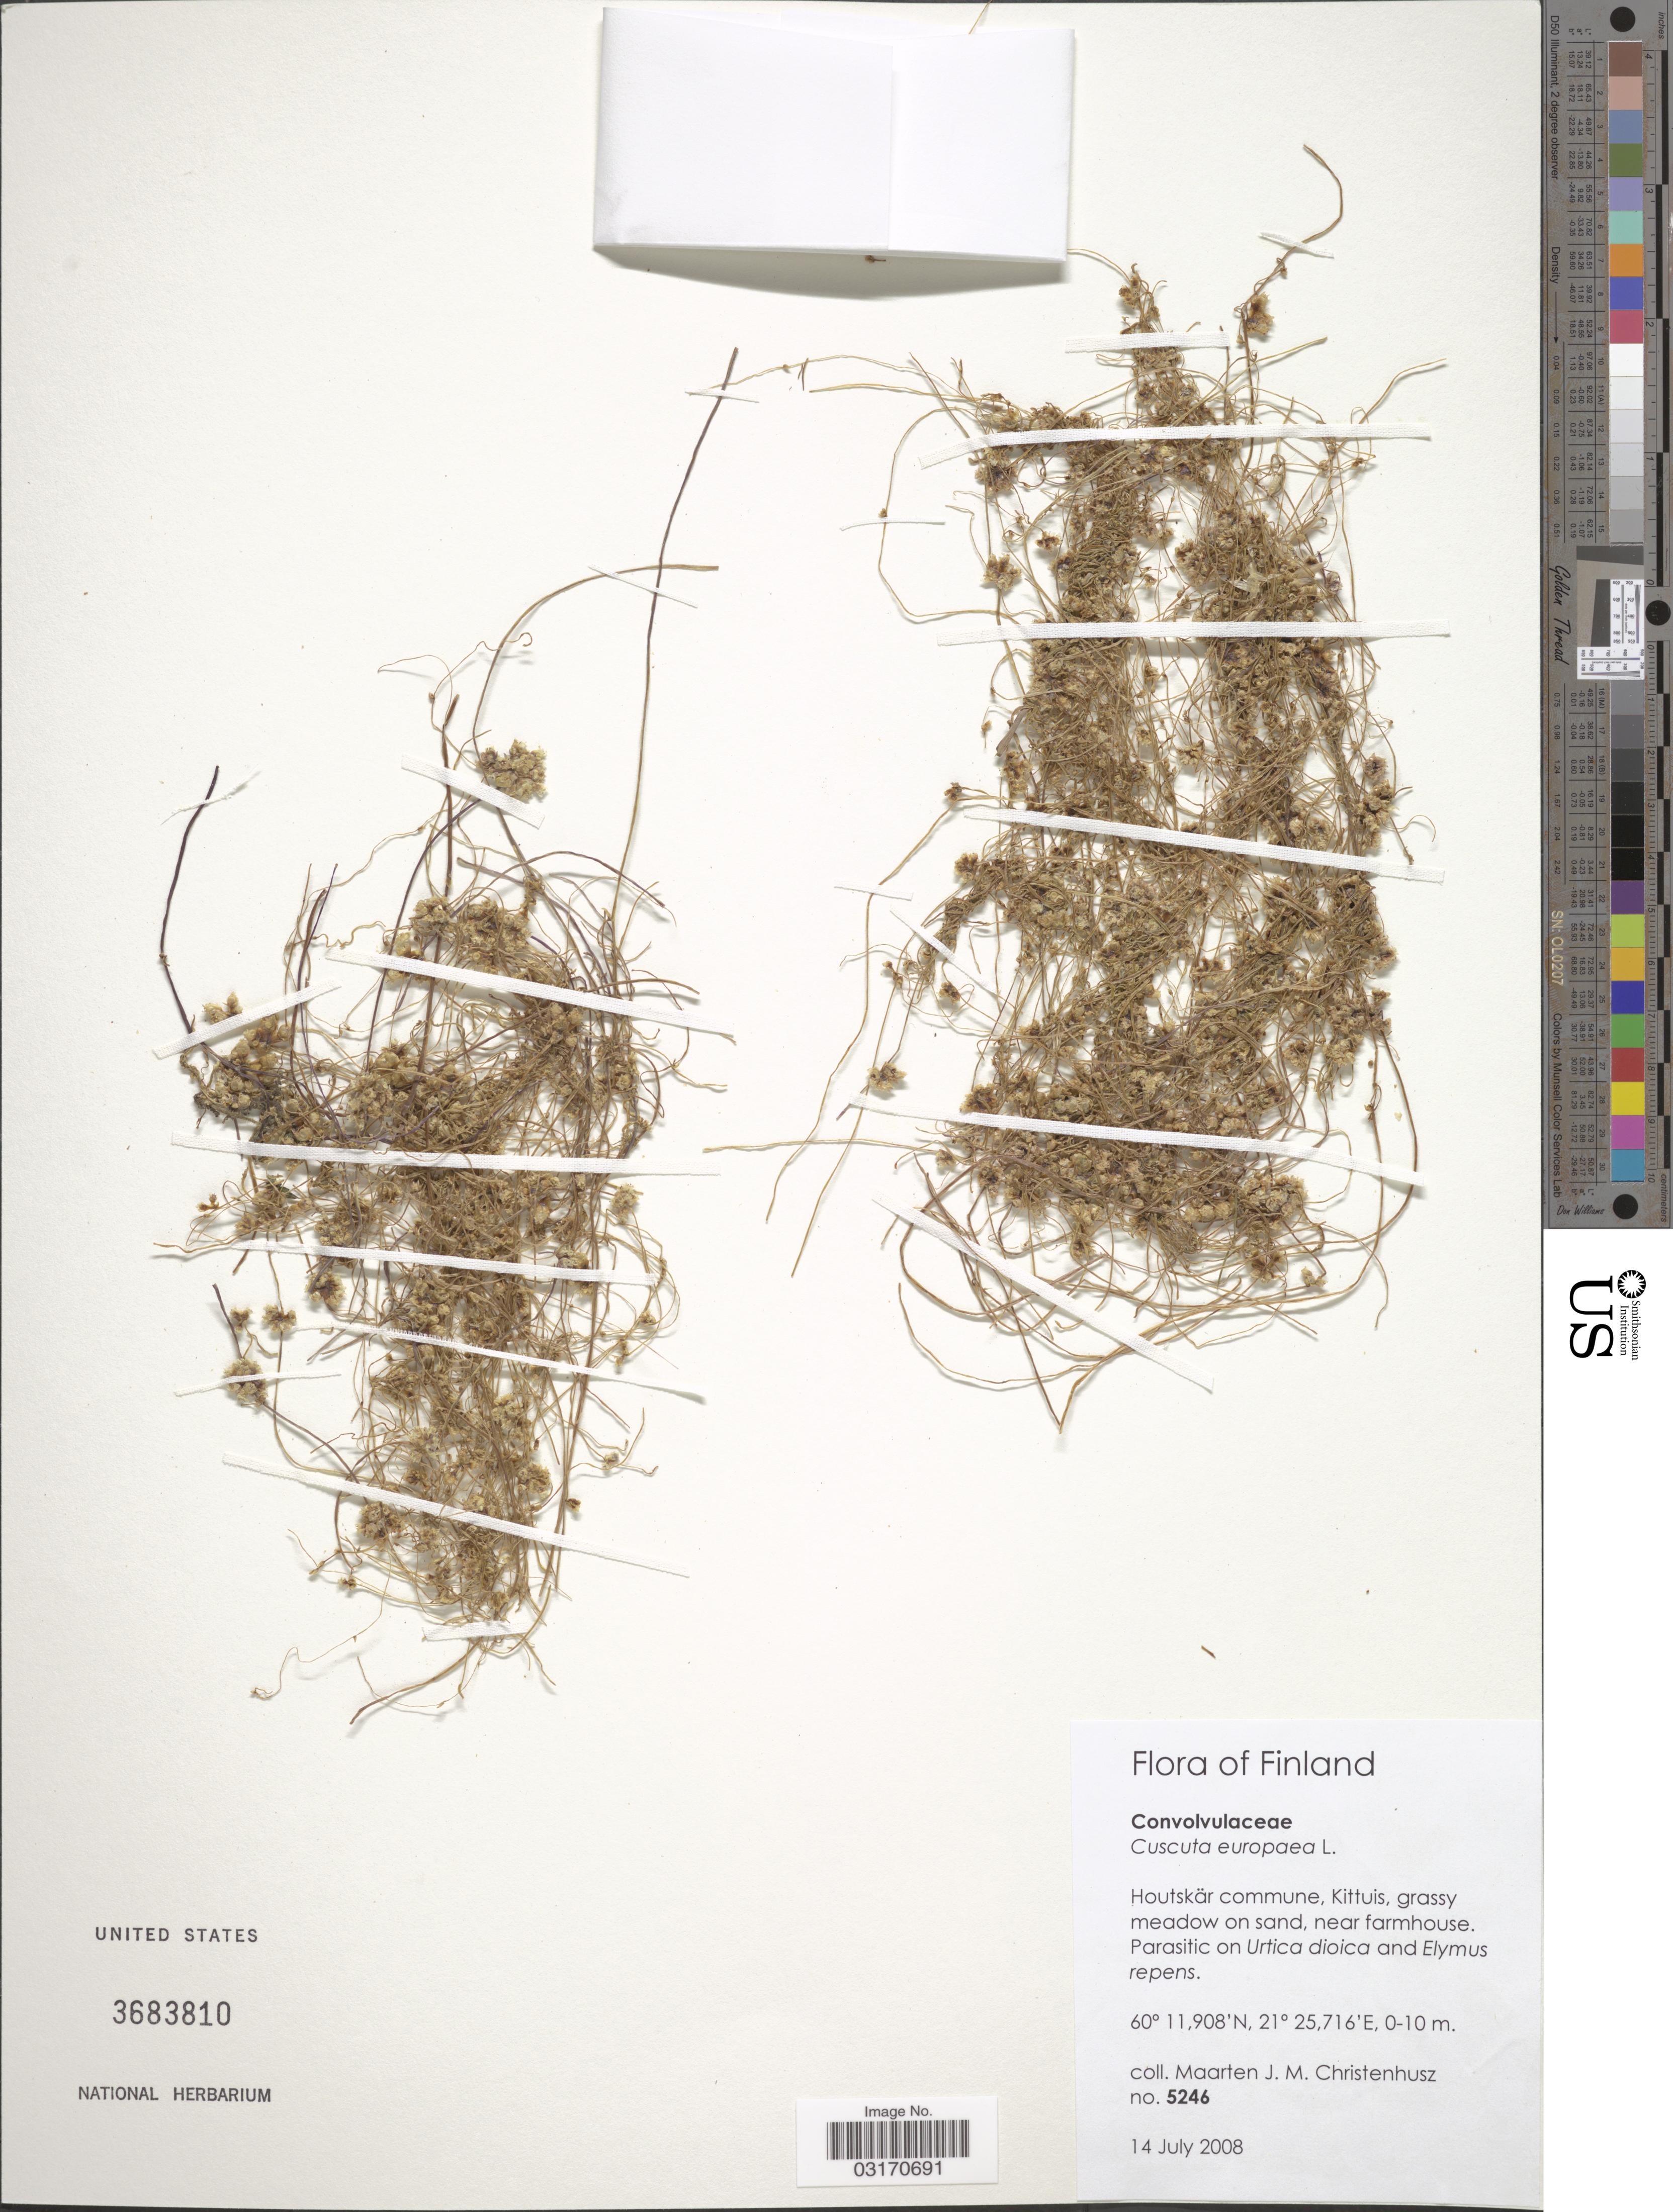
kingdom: Plantae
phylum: Tracheophyta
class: Magnoliopsida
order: Solanales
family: Convolvulaceae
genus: Cuscuta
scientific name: Cuscuta europaea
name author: L.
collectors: M. J. Christenhusz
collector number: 5246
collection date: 2008-07-14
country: Finland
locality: Houtskär commune, Kittuis, grassy meadow on sand, near farmhouse.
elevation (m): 0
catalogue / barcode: US 3683810